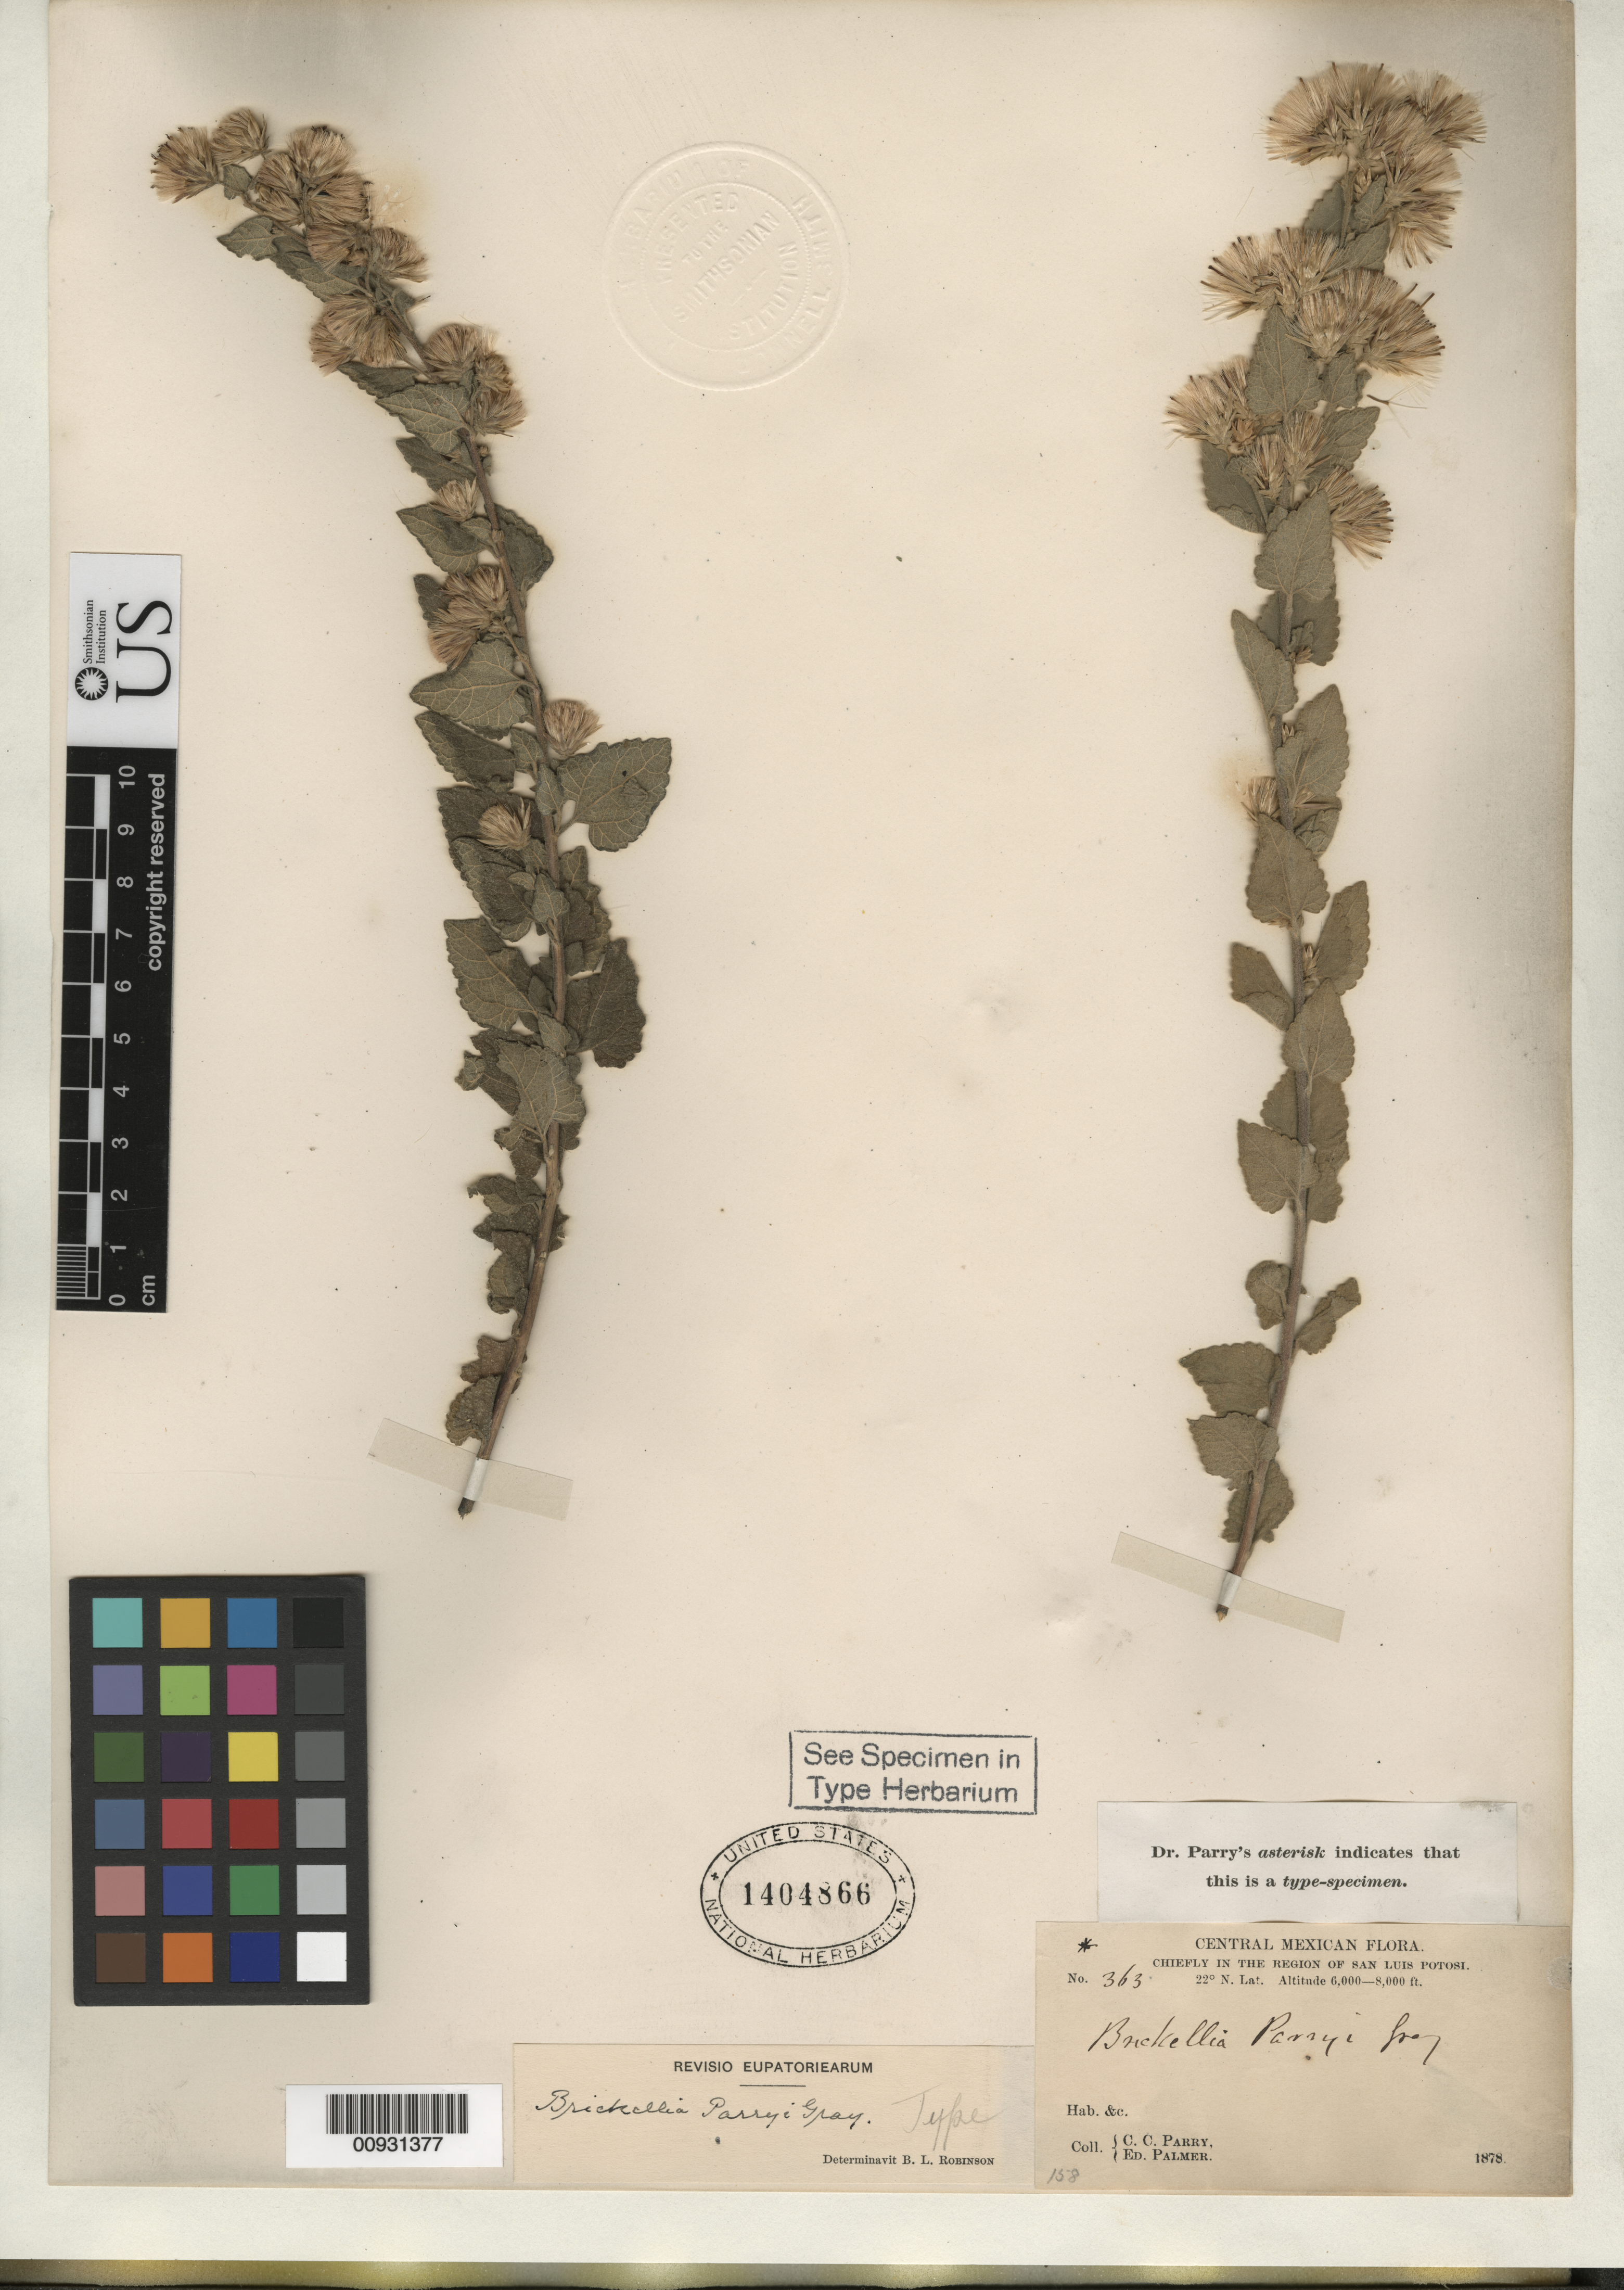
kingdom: Plantae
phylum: Tracheophyta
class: Magnoliopsida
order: Asterales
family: Asteraceae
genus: Brickellia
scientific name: Brickellia parryi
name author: A. Gray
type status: Isotype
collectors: C. C. Parry & E. Palmer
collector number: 363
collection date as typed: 1878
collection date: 1878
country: Mexico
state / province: San Luis Potosí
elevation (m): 1829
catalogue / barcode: US 1404866